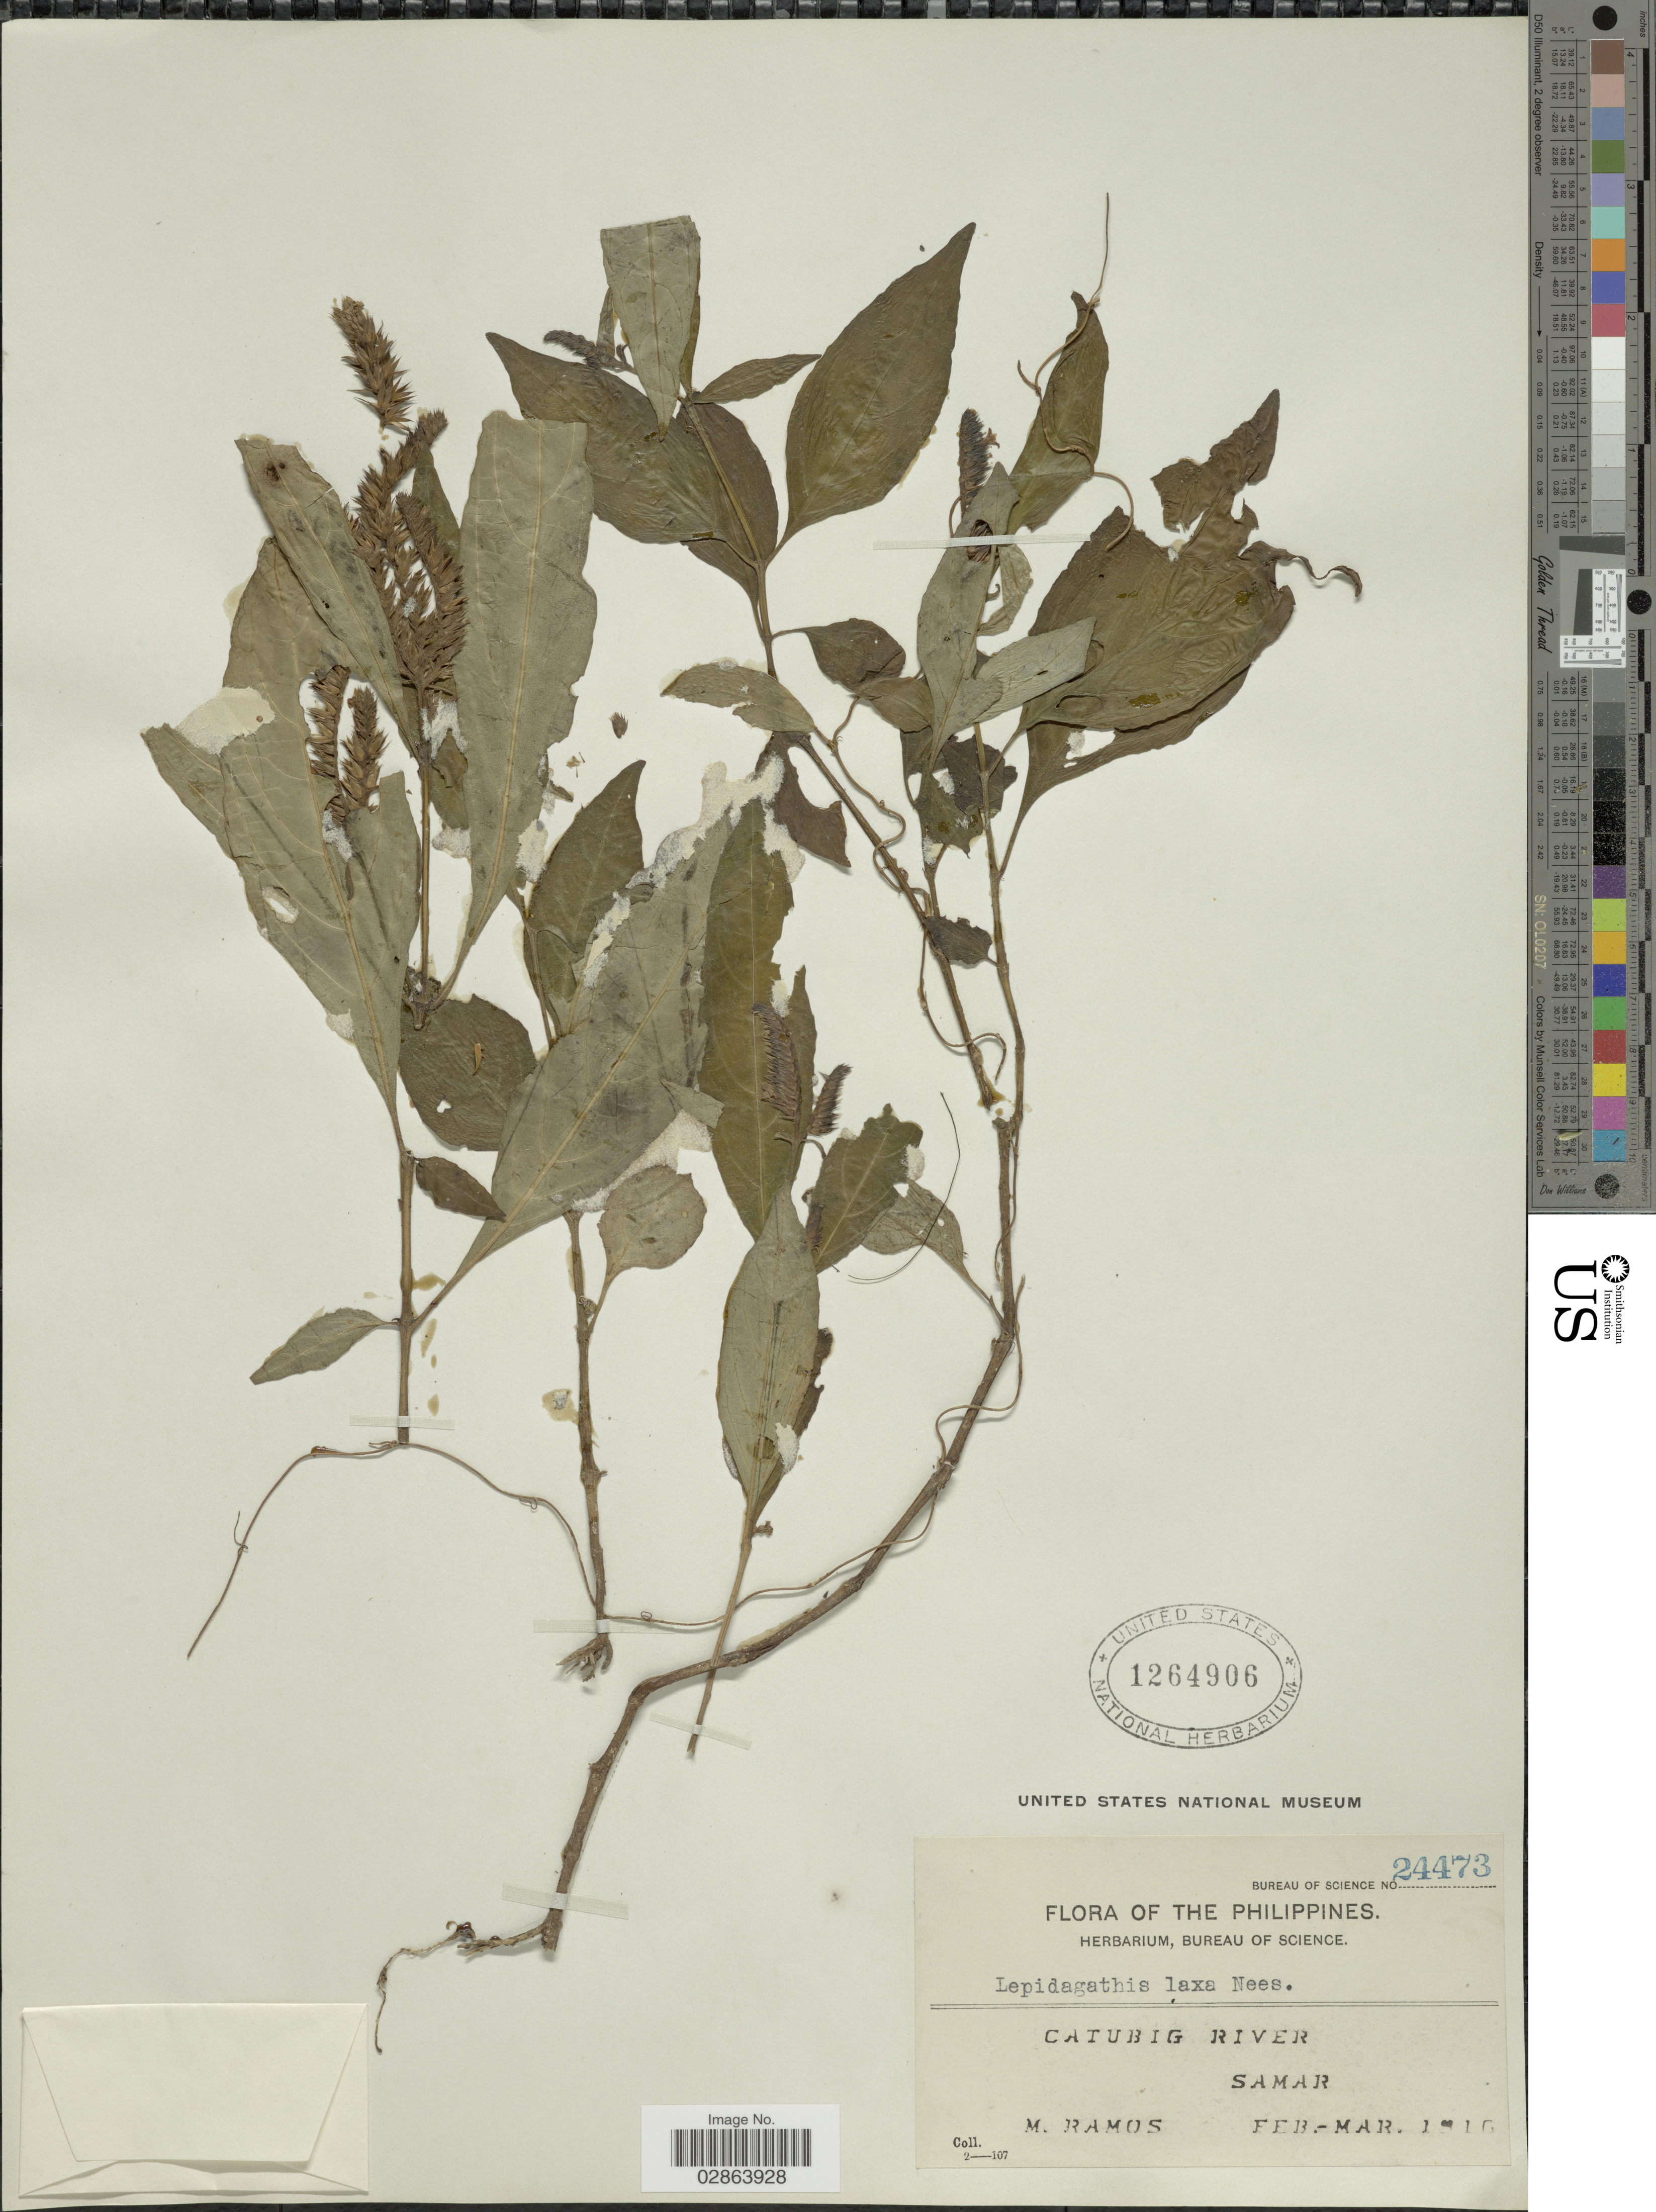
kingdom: Plantae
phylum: Tracheophyta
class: Magnoliopsida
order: Lamiales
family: Acanthaceae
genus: Lepidagathis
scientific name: Lepidagathis laxa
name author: Nees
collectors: M. Ramos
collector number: Bureau of Science 24473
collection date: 1916-02/1916-03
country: Philippines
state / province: Eastern Visayas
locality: Catubig River, Samar.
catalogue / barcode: US 1264906